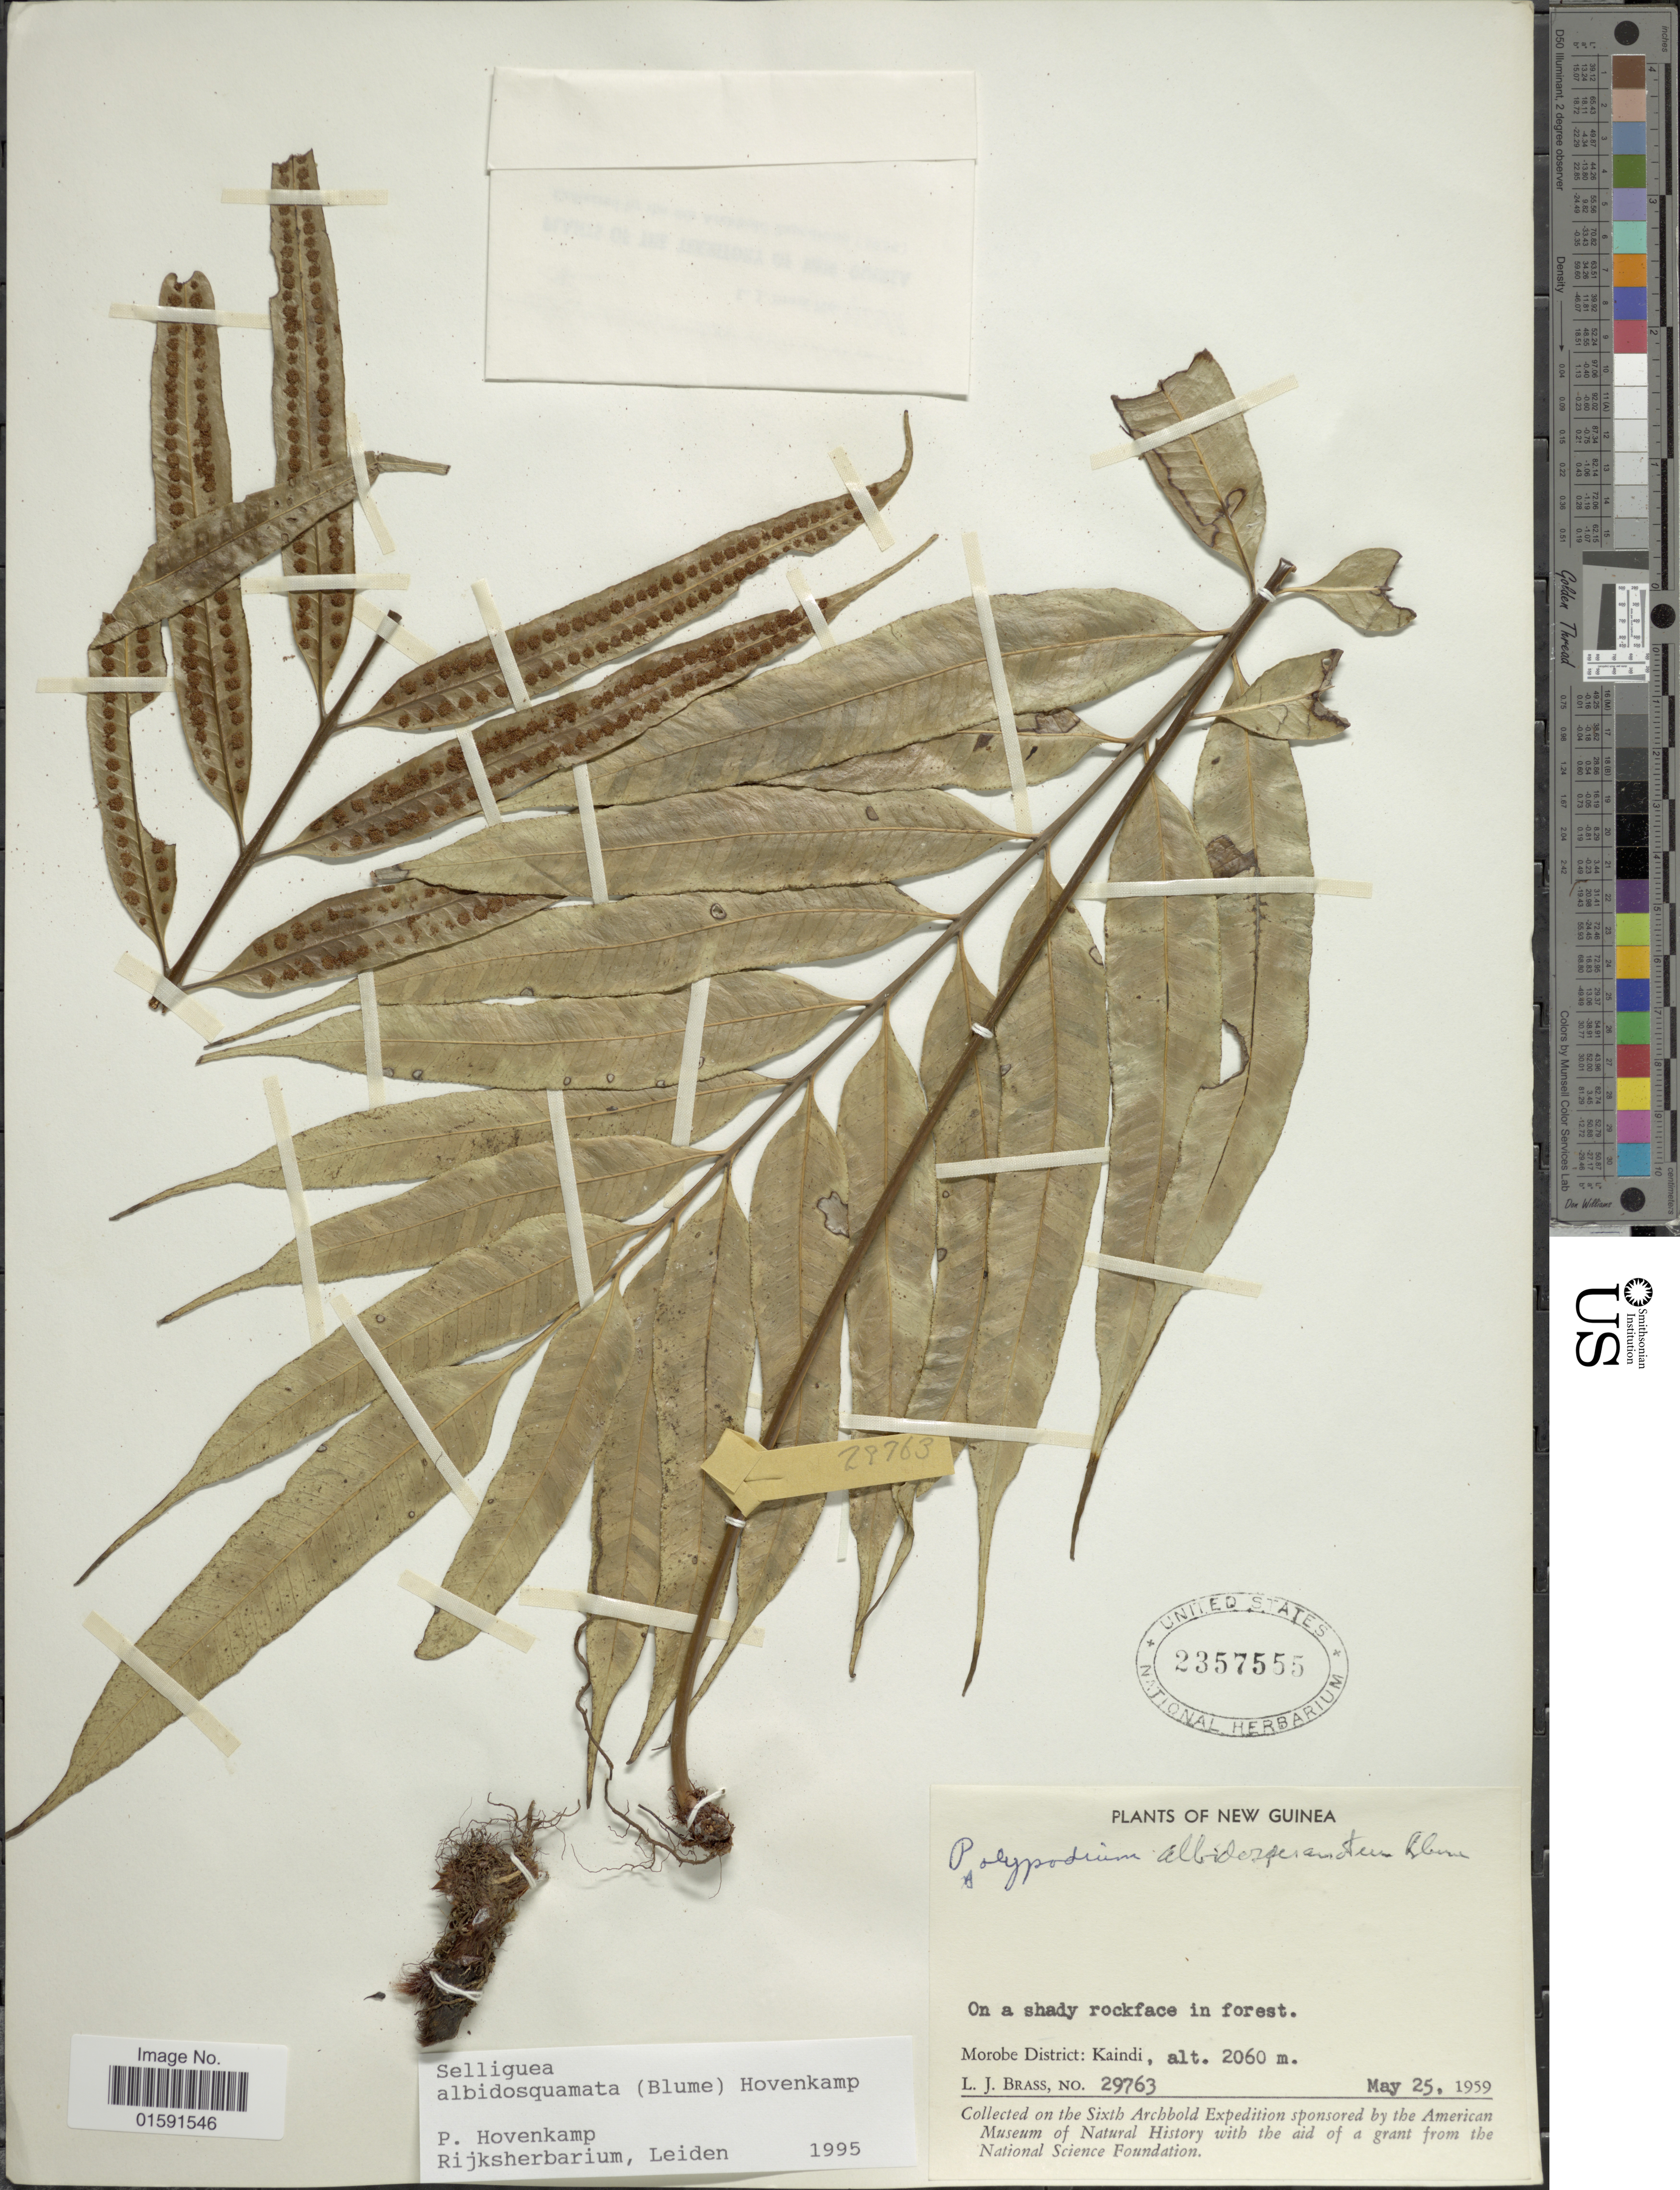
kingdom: Plantae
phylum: Tracheophyta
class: Polypodiopsida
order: Polypodiales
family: Polypodiaceae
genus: Selliguea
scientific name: Selliguea albidosquamata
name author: (Blume) Parris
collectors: L. J. Brass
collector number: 29763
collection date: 1959-05-25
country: Papua New Guinea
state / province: Morobe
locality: Morobe District: Kaindi. New Guinea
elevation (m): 2060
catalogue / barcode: US 2357555